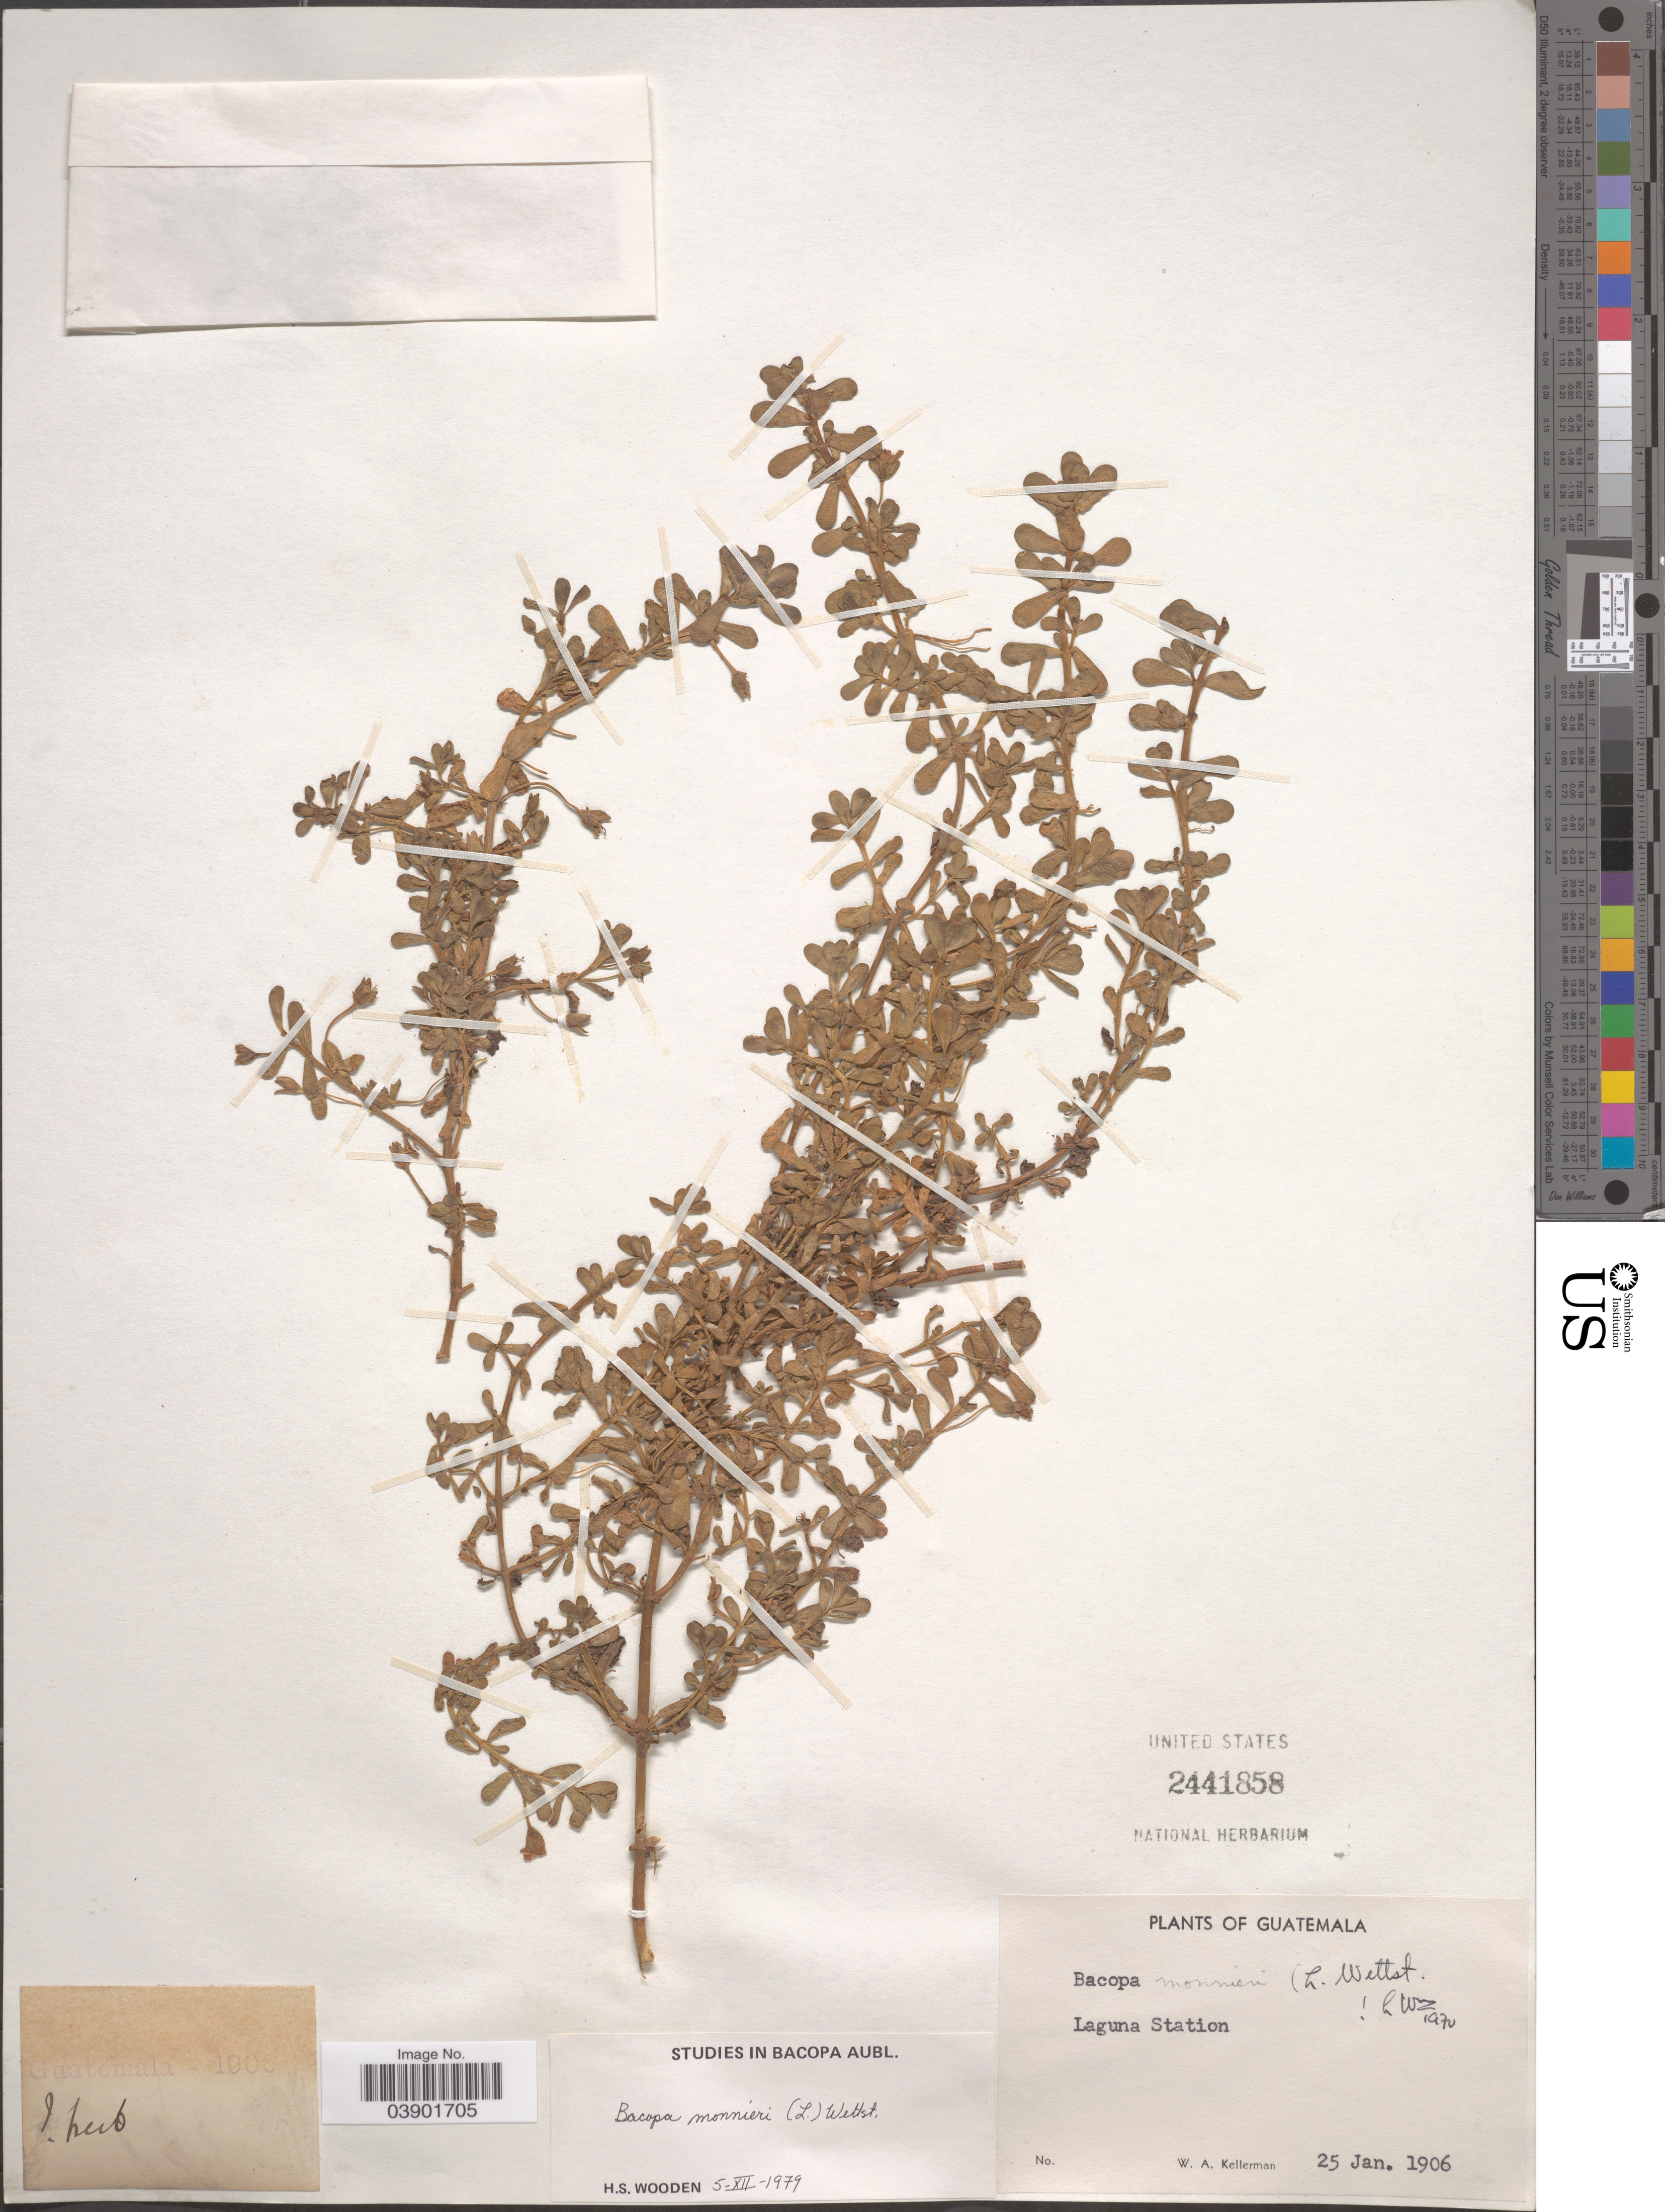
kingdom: Plantae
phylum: Tracheophyta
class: Magnoliopsida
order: Lamiales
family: Plantaginaceae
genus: Bacopa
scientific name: Bacopa monnieri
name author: (L.) Pennell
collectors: W. Kellerman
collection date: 1906-01-25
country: Guatemala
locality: Laguna Station.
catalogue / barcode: US 2441858